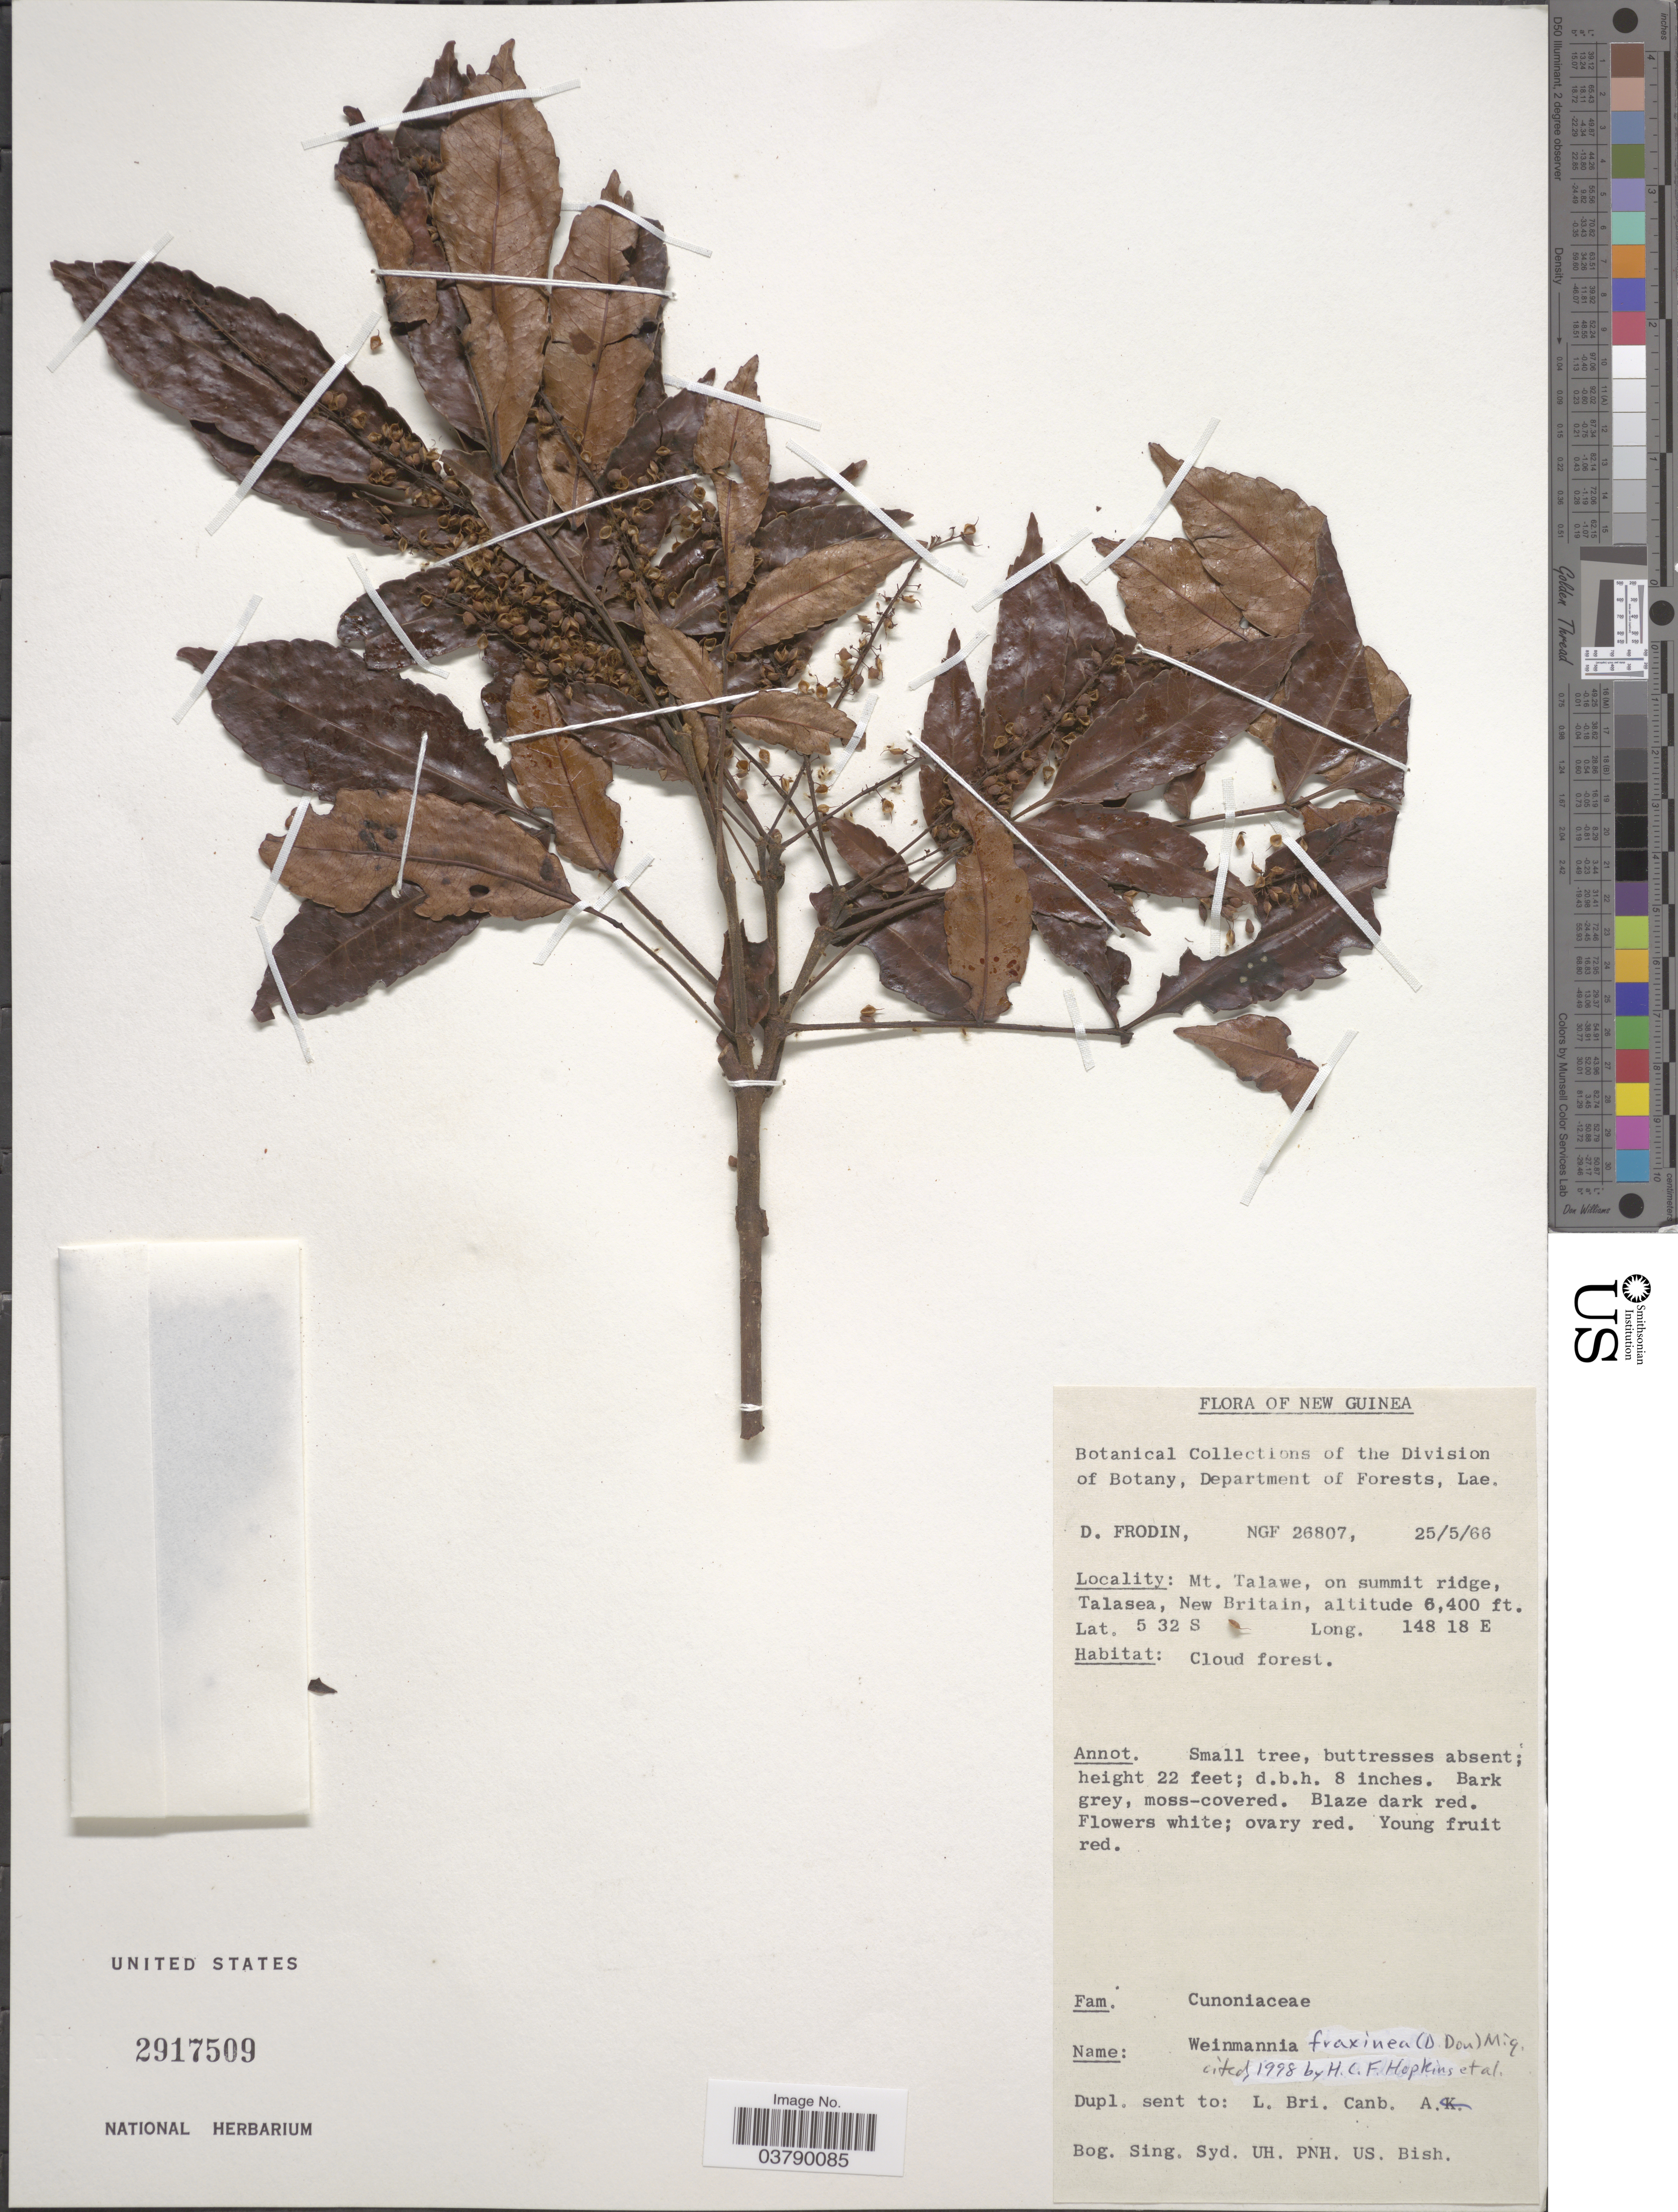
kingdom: Plantae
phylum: Tracheophyta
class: Magnoliopsida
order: Oxalidales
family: Cunoniaceae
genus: Pterophylla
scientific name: Pterophylla fraxinea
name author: D. Don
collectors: D. G. Frodin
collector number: NGF 26807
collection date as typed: Transcribed d/m/y: 25/5/66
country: Papua New Guinea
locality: New Guinea. Mt. Talawe, on summit ridge, Talasea, New Britain.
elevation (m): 1951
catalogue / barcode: US 2917509